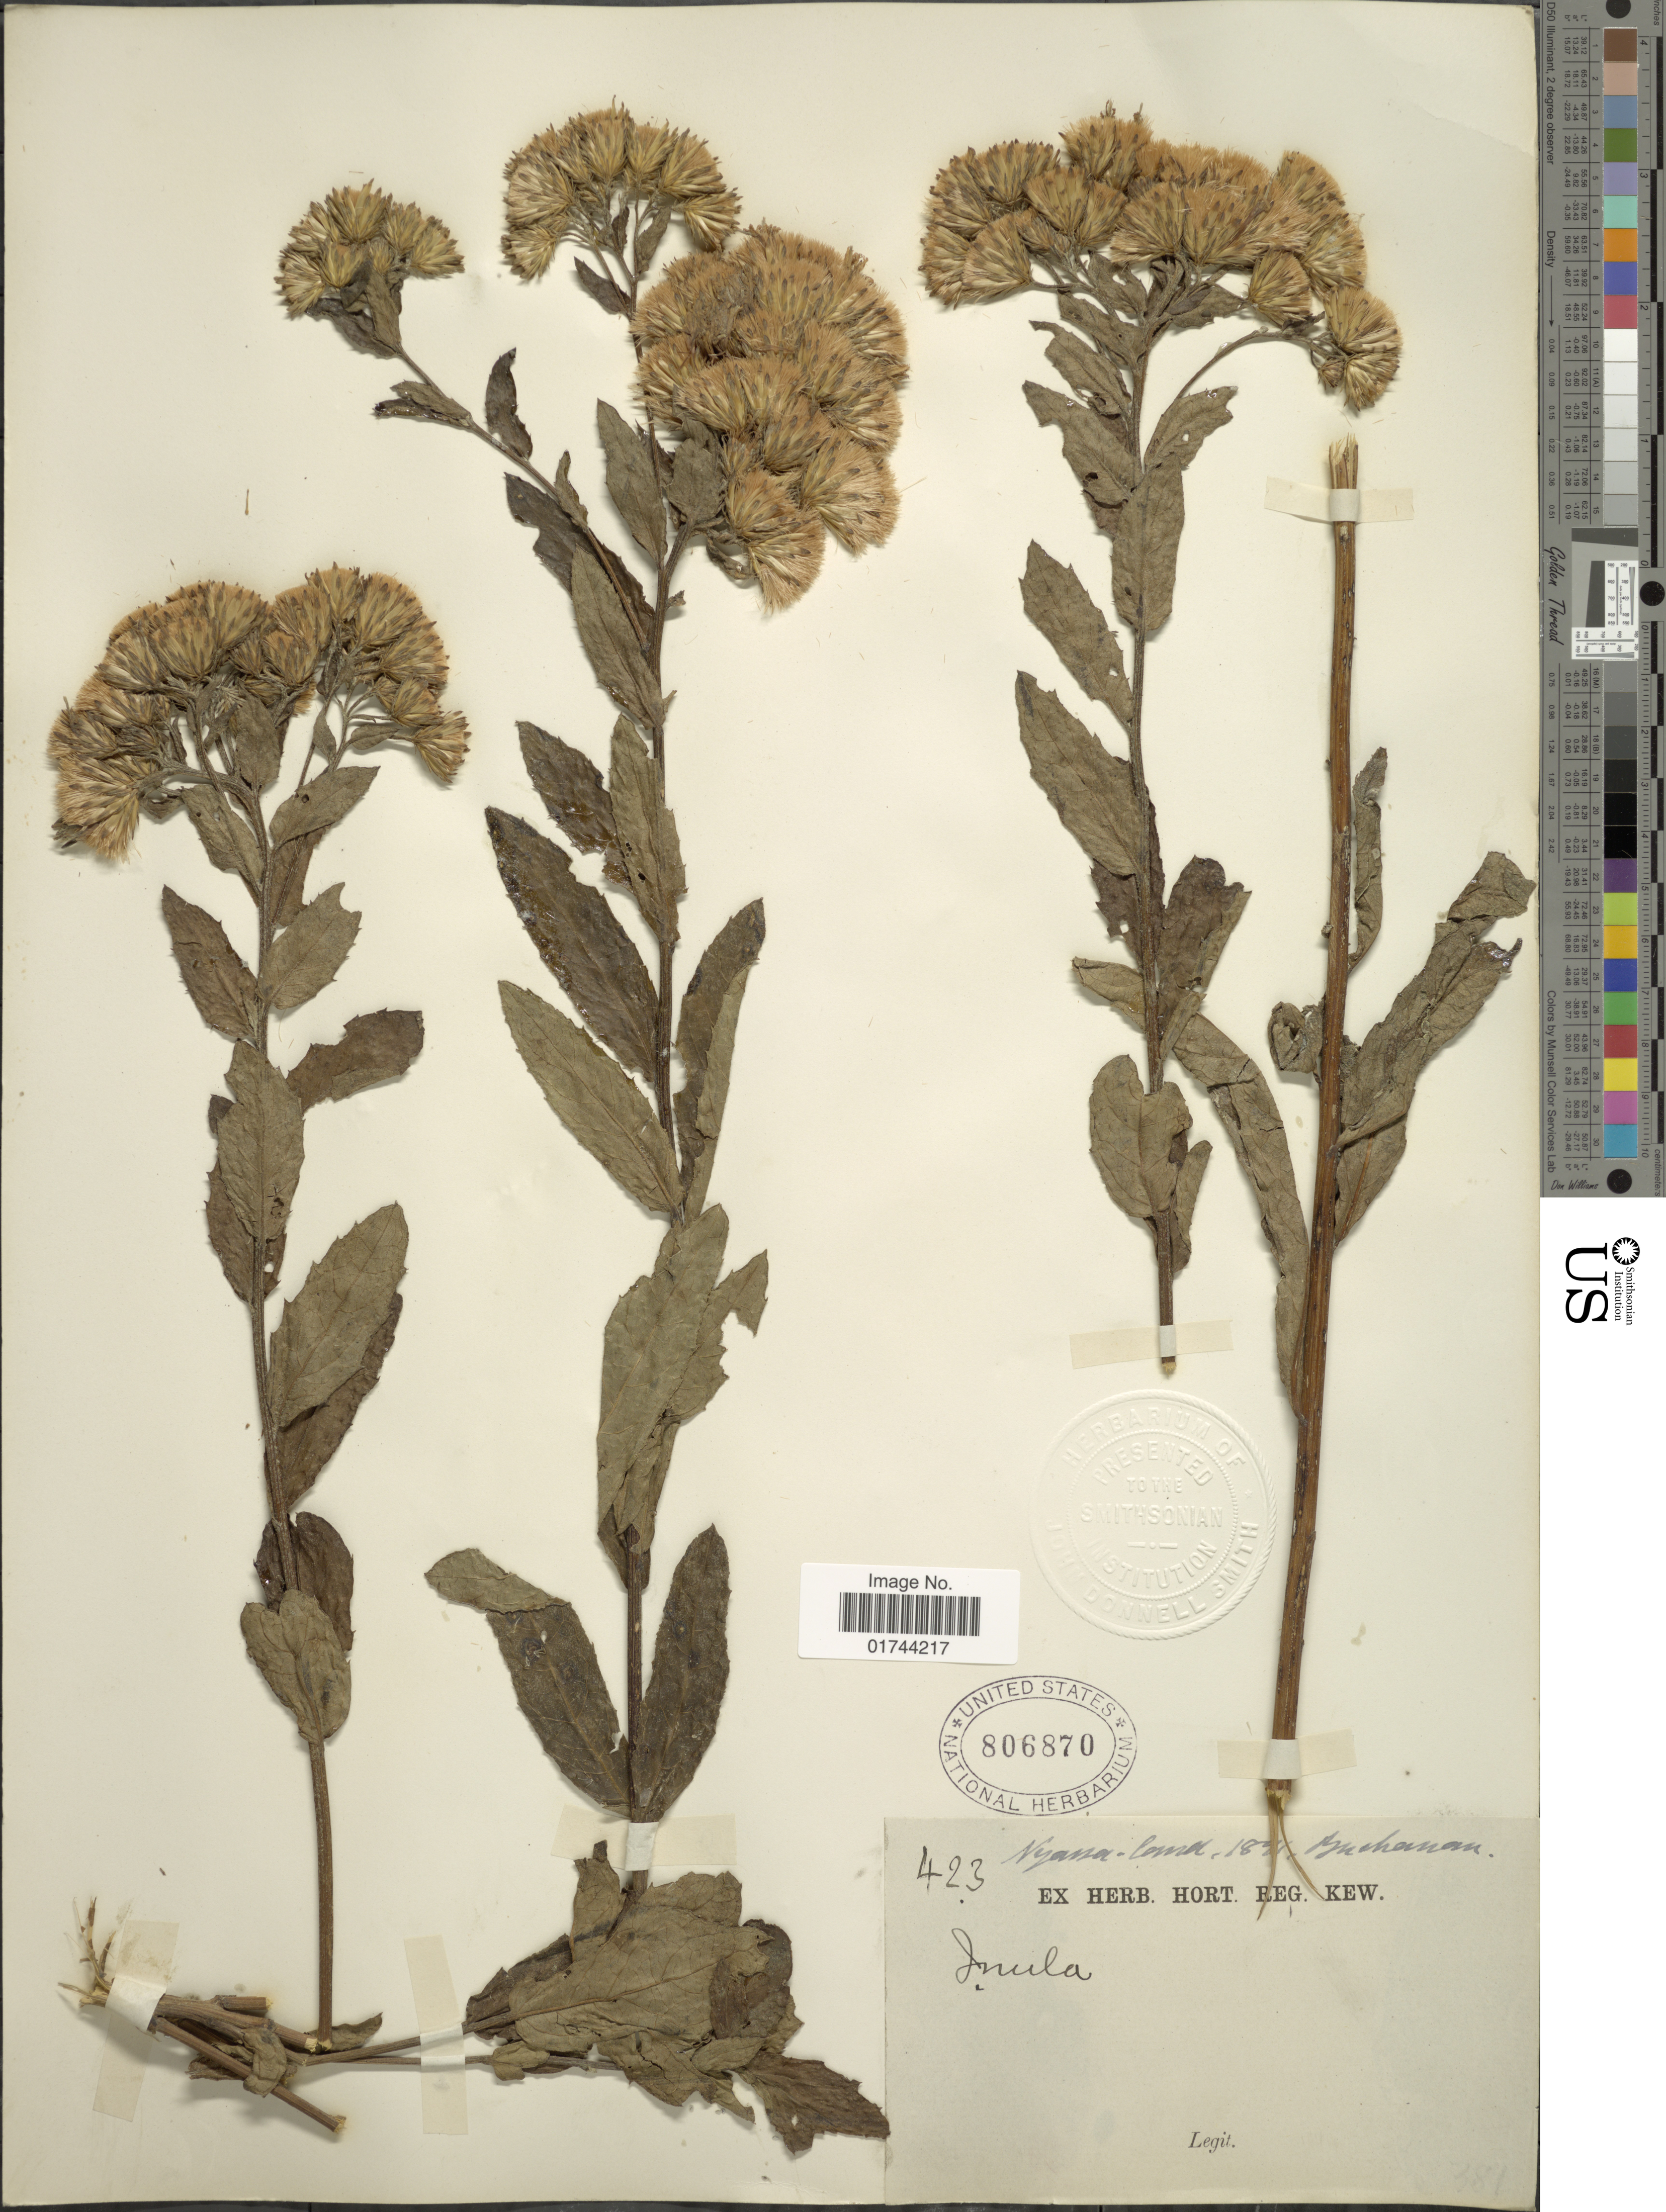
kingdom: Plantae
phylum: Tracheophyta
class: Magnoliopsida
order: Asterales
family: Asteraceae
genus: Inula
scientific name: Inula sp.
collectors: J. Buchanan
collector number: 423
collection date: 1891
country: Malawi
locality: Nyassa-land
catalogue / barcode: US 806870